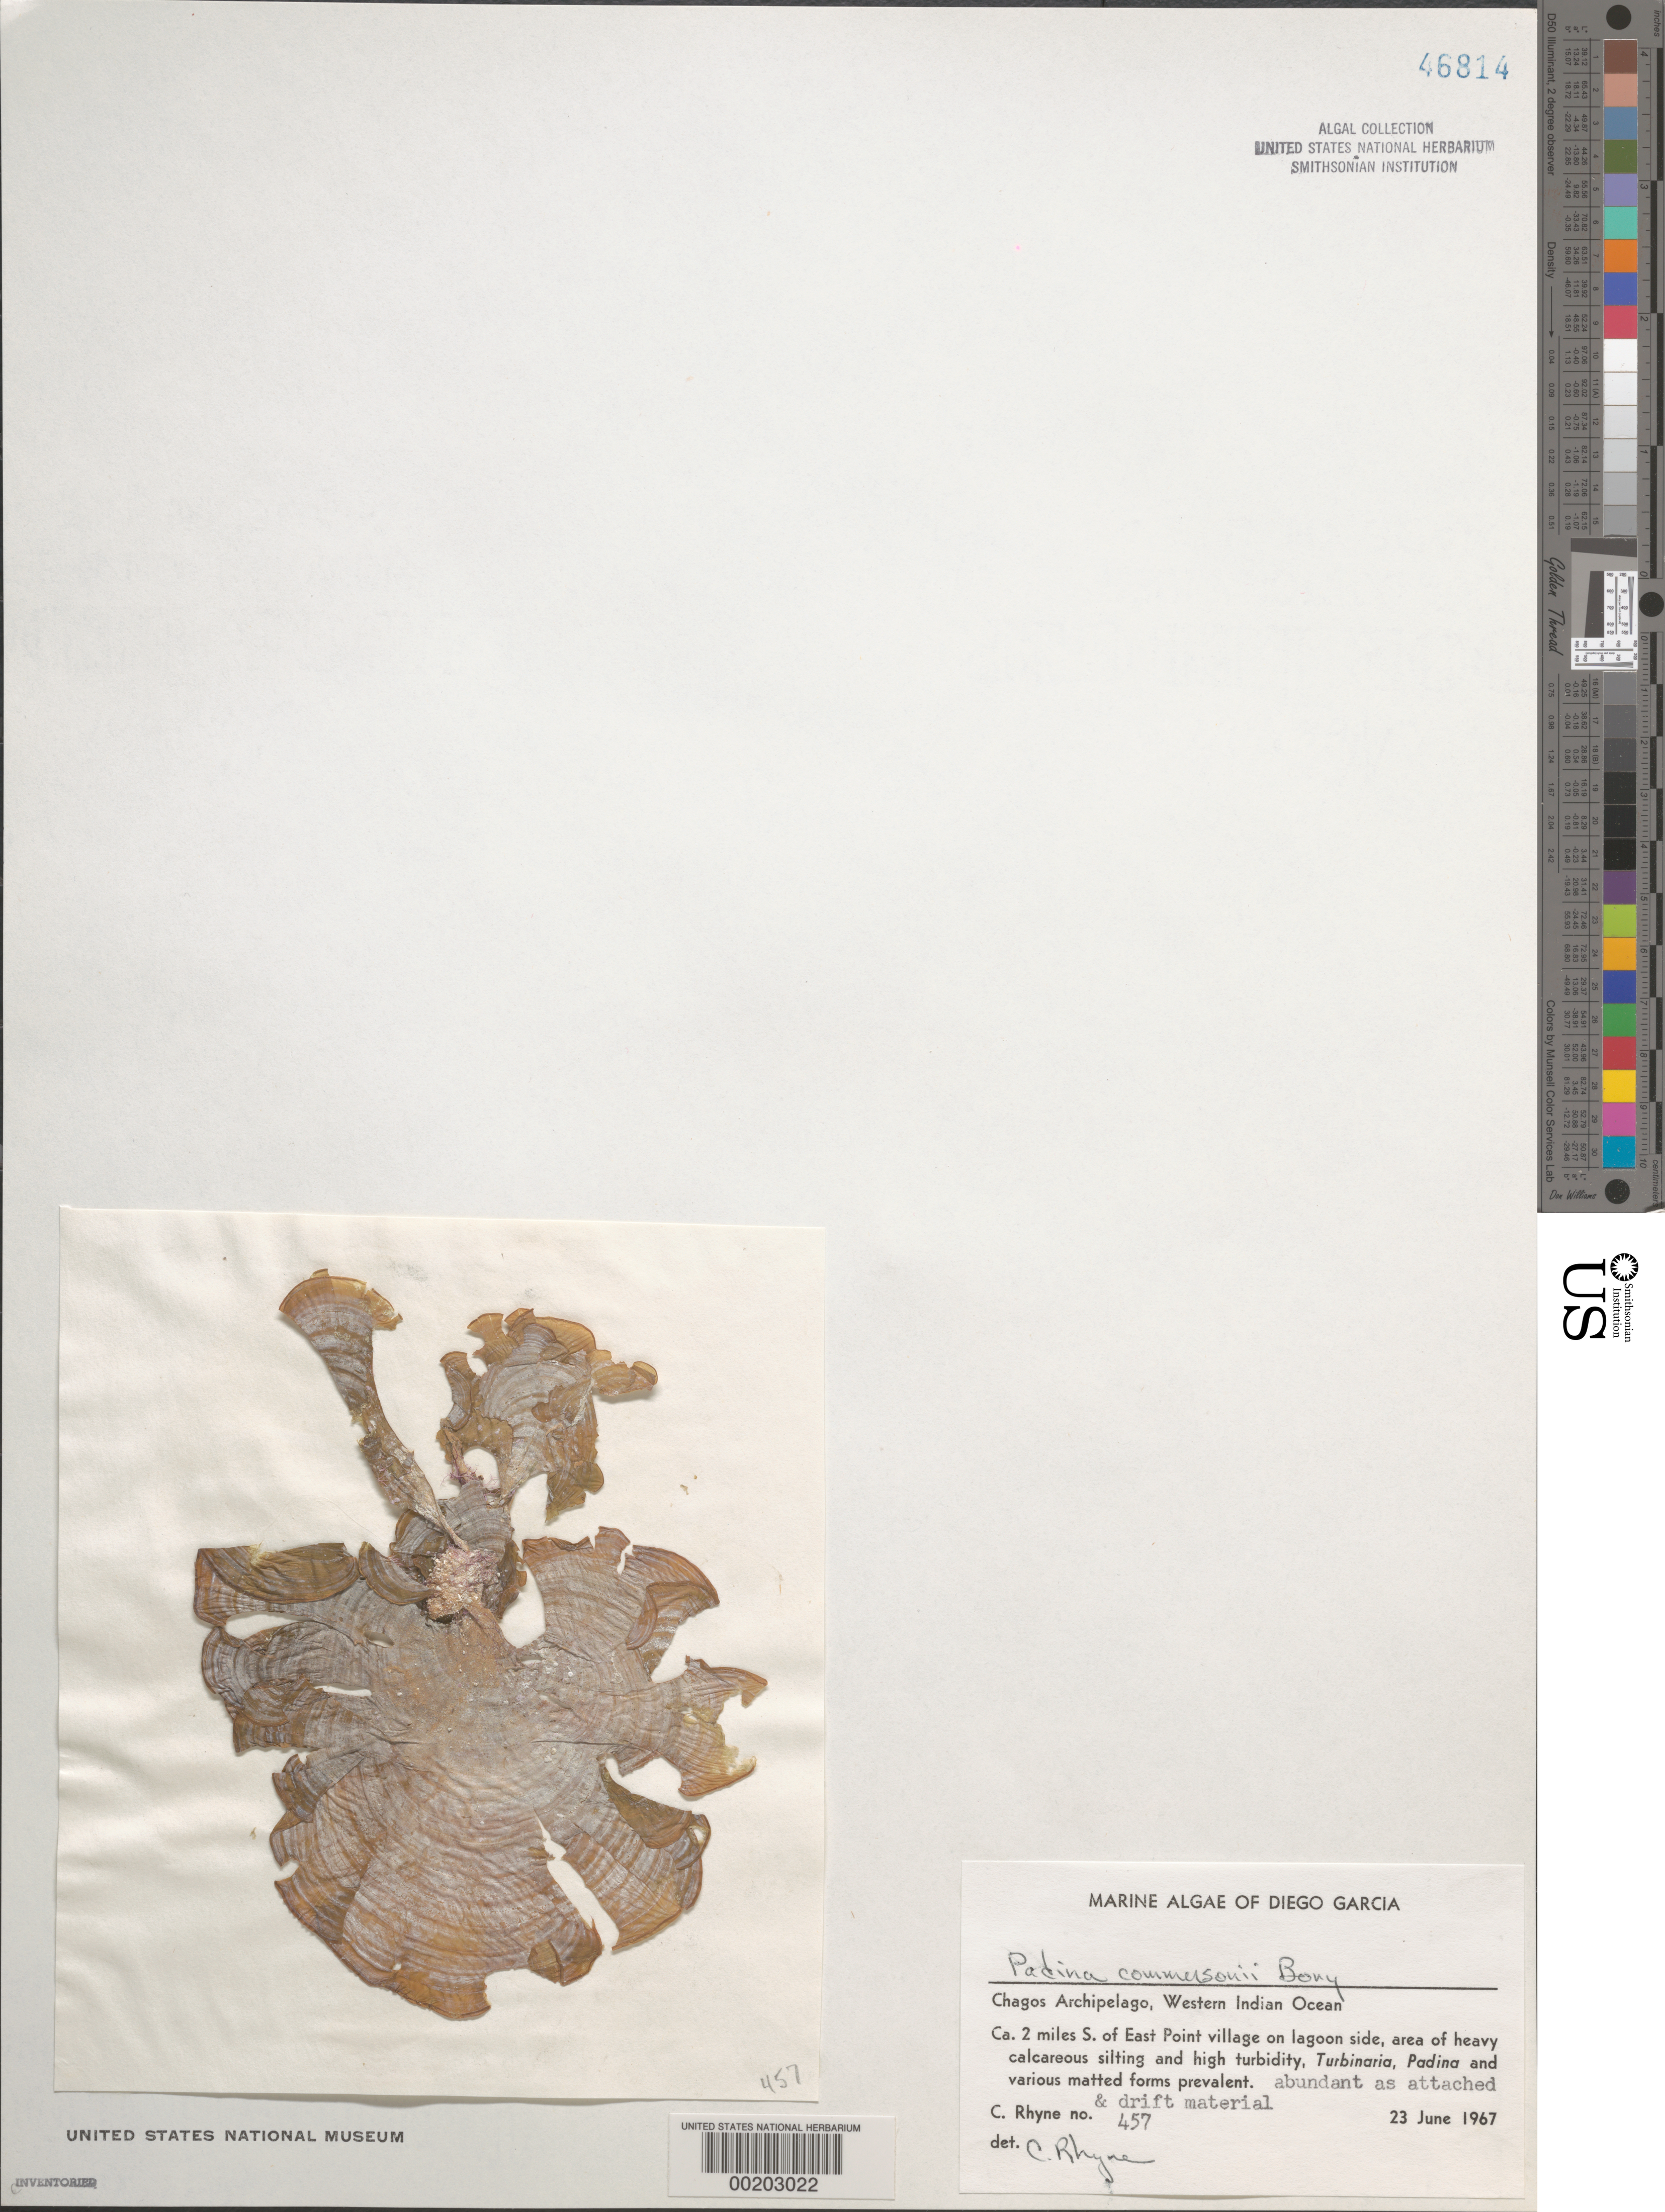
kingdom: Chromista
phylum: Ochrophyta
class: Phaeophyceae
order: Dictyotales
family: Dictyotaceae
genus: Padina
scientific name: Padina boryana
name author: Thivy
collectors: C. Rhyne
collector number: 457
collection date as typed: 23 Jun 1967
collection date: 1967-06-23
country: British Indian Ocean Territory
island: Diego Garcia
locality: Ca. 2 miles south of East Point Village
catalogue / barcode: US 46814